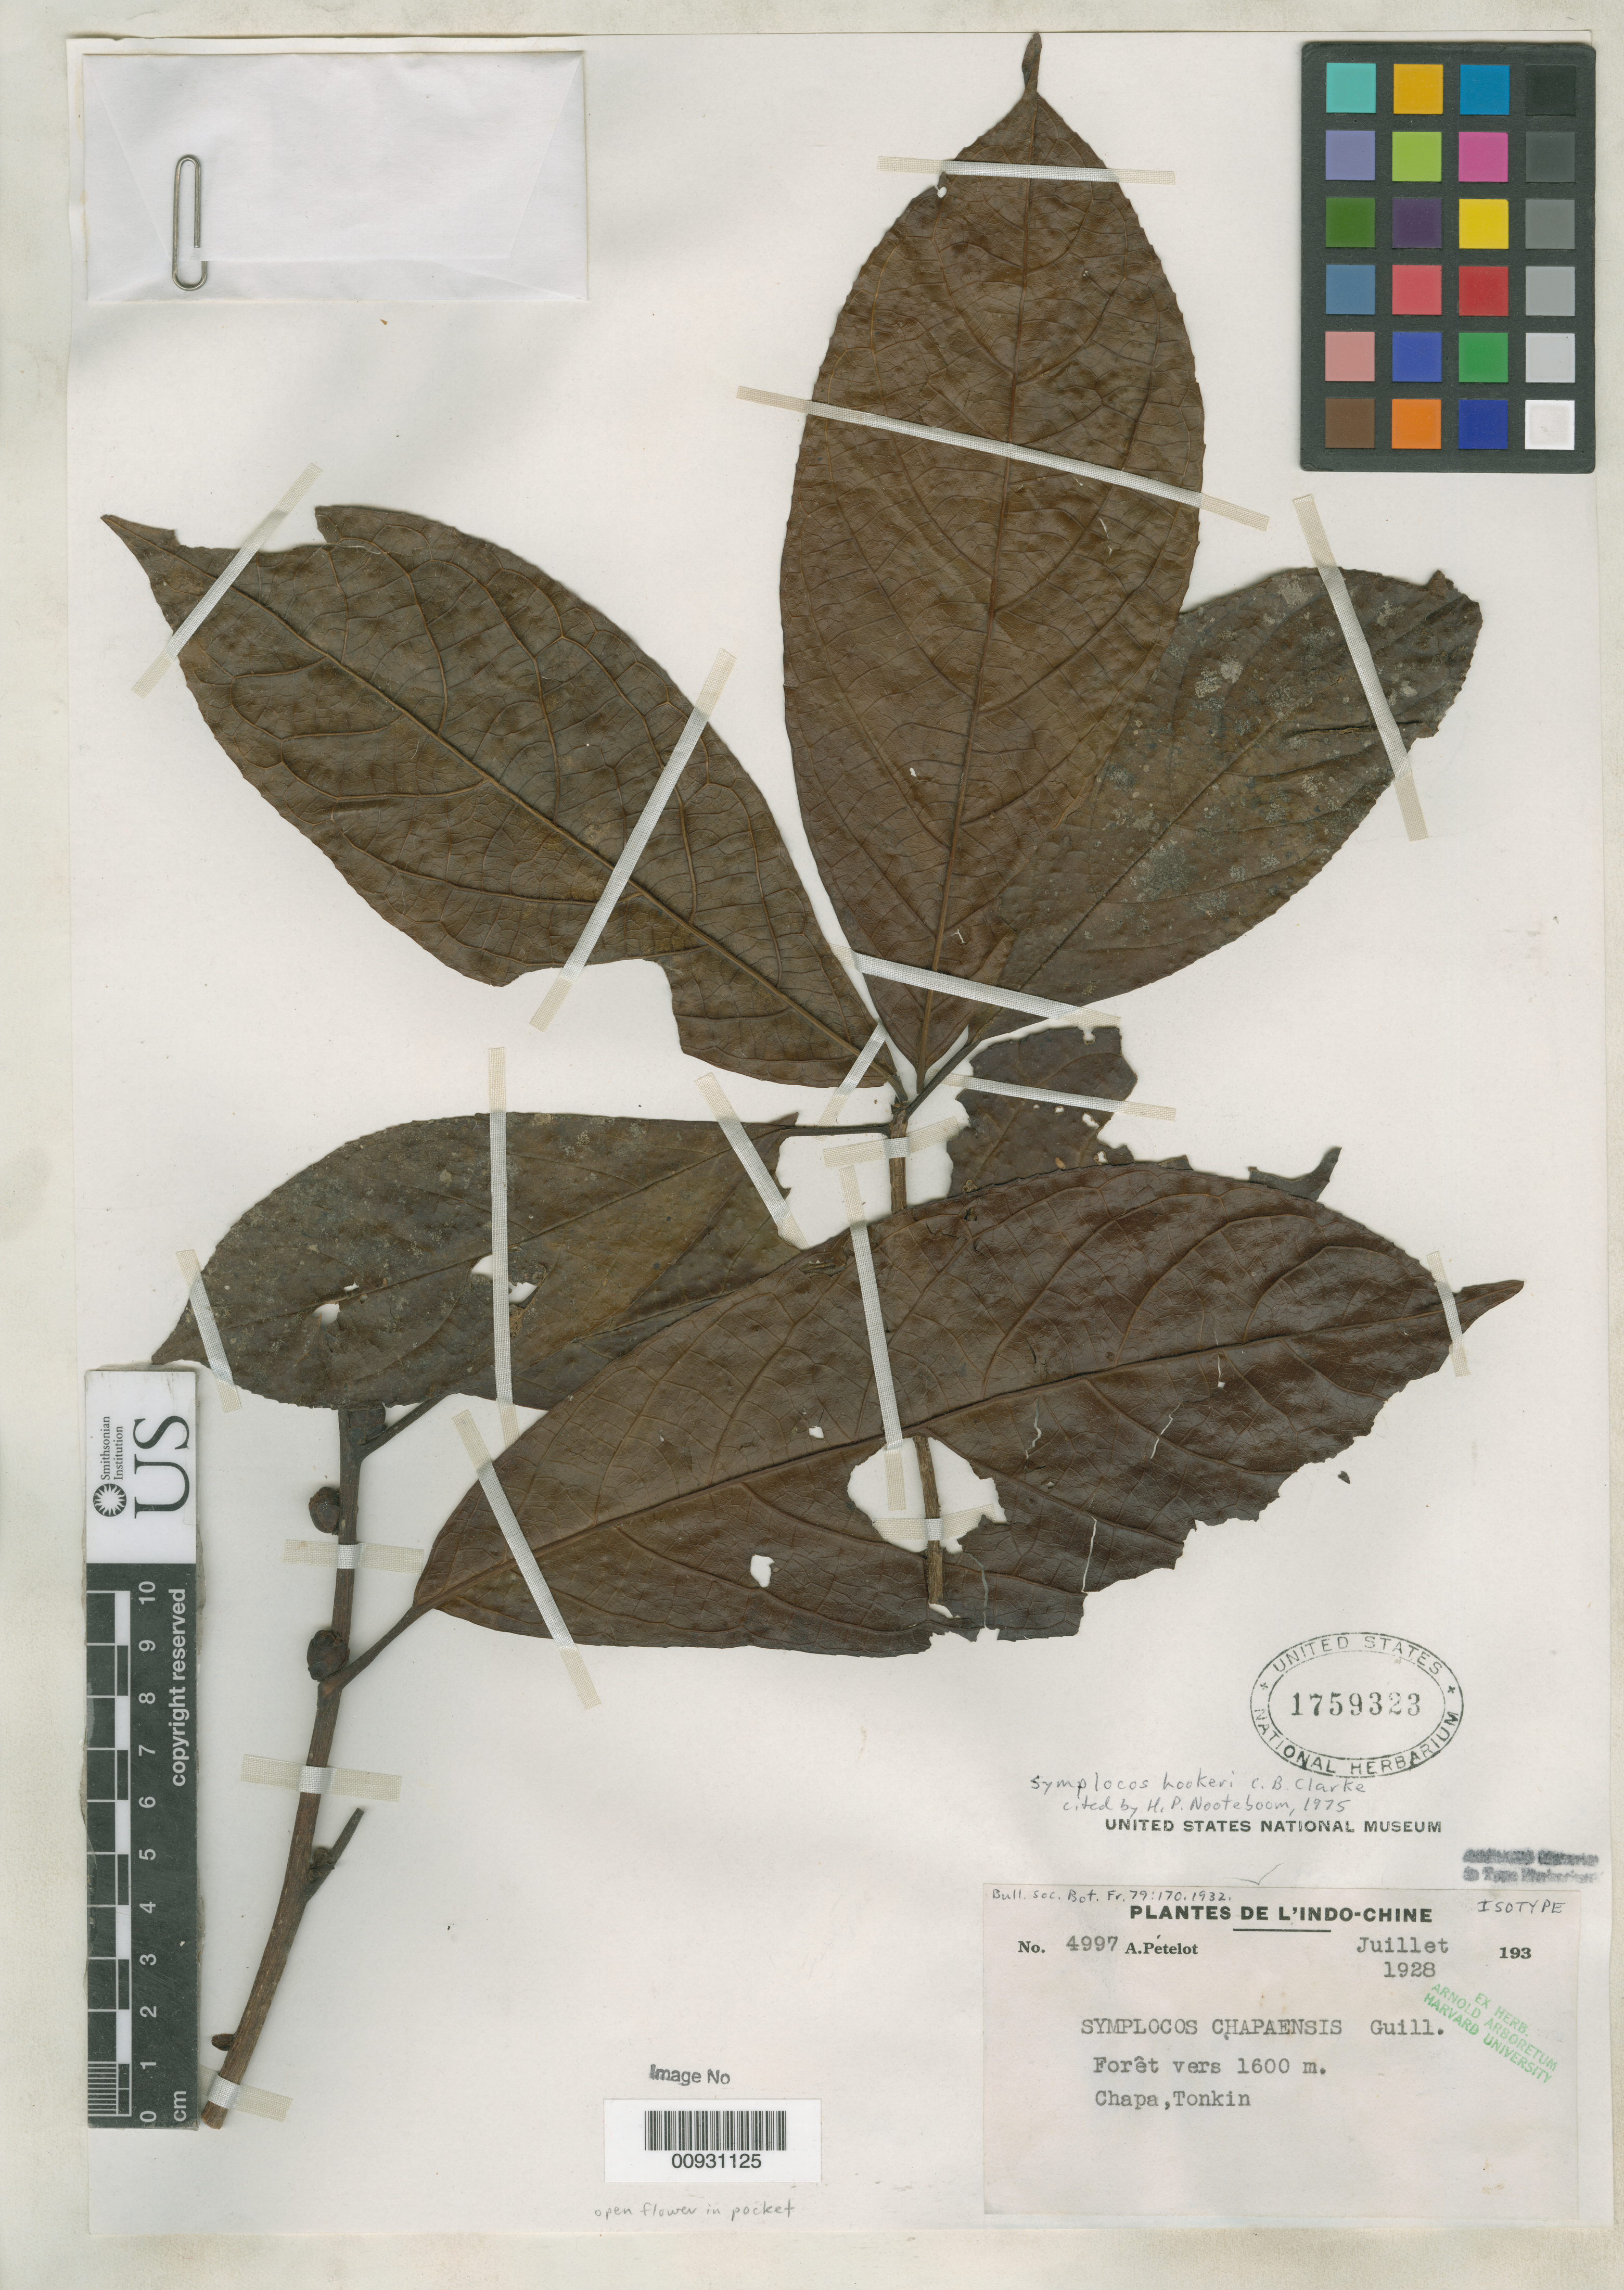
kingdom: Plantae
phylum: Tracheophyta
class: Magnoliopsida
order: Ericales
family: Symplocaceae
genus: Symplocos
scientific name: Symplocos chapaensis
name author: Guillaumin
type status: Isotype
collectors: A. Petelot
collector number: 4997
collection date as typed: Jul 1928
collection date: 1928-07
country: Vietnam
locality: Tonkin, Chapa.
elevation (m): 1600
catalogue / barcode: US 1759323